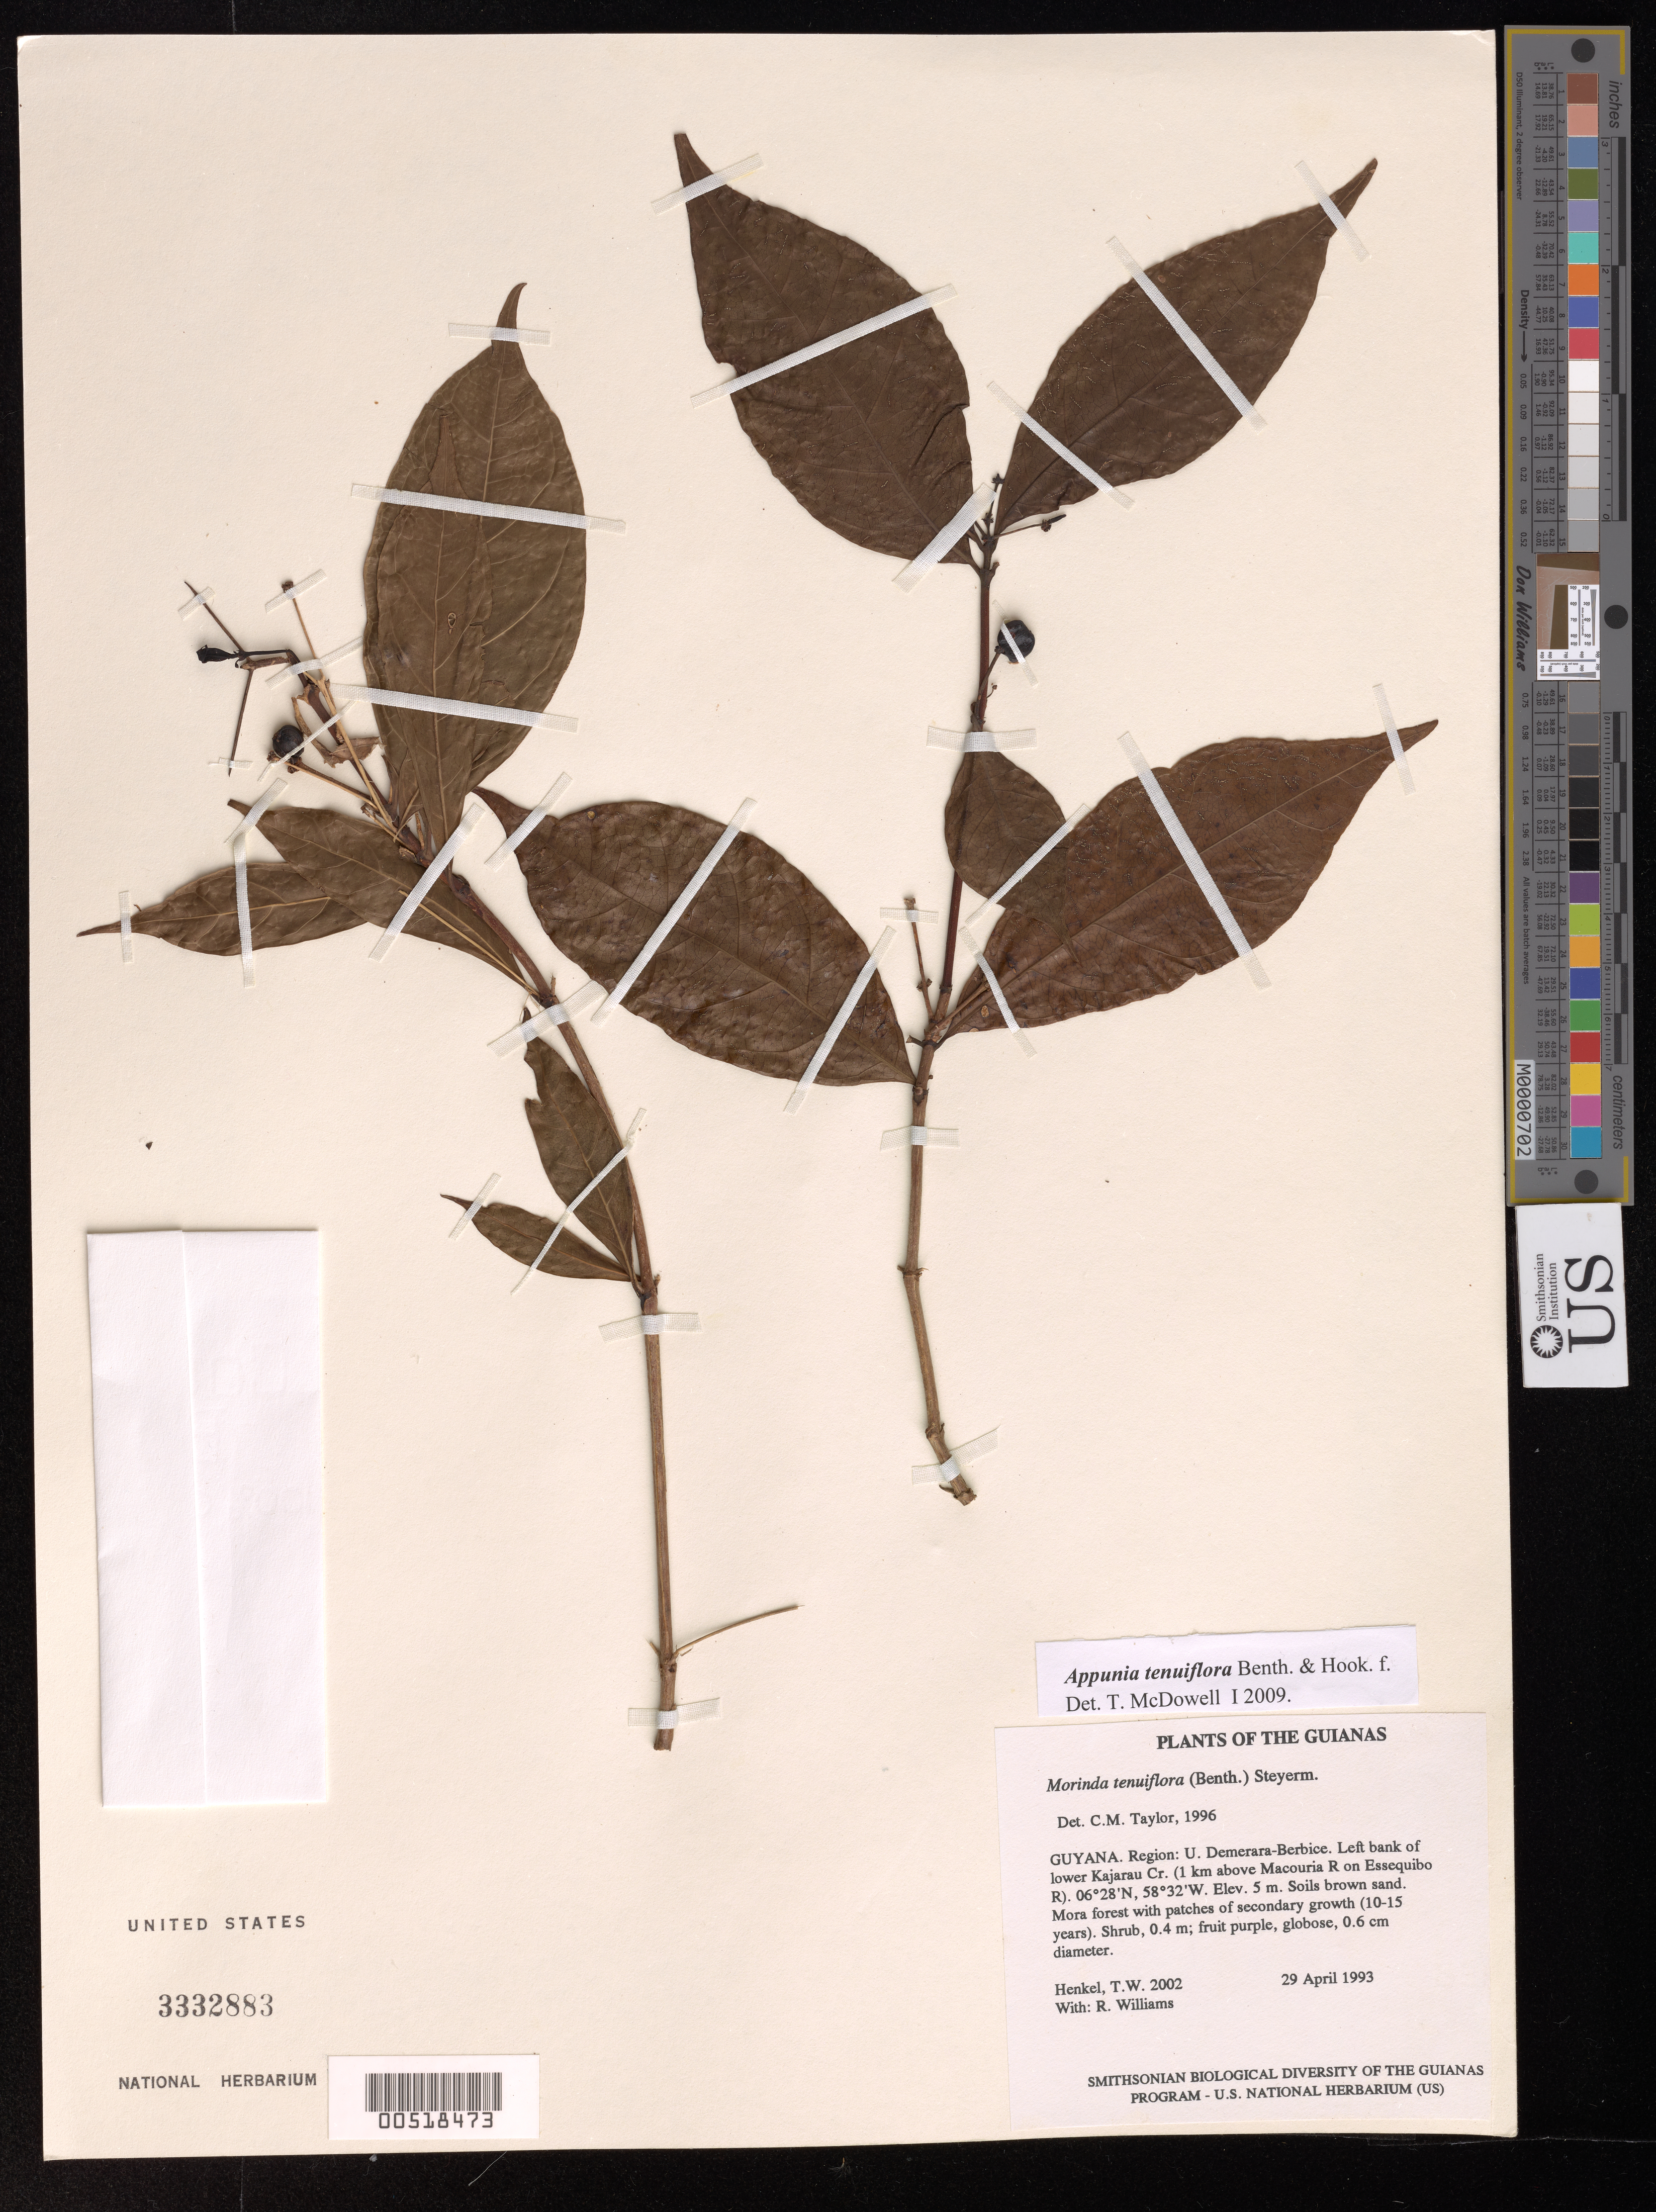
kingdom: Plantae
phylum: Tracheophyta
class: Magnoliopsida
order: Gentianales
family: Rubiaceae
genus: Appunia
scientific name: Appunia tenuiflora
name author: (Benth.) Hook. f. ex B.D. Jacks.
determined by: McDowell, T.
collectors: T. Henkel & R. Williams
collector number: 2002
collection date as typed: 29 April 1993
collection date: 1993-04-29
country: Guyana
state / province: U. Demerara-Berbice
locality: Left bank of lower Kajarau Cr. (1 km above Macouria R on Essequibo R)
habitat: Soils brown sand. Mora forest with patches of secondary growth (10-15 years)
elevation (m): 5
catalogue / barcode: US 3332882